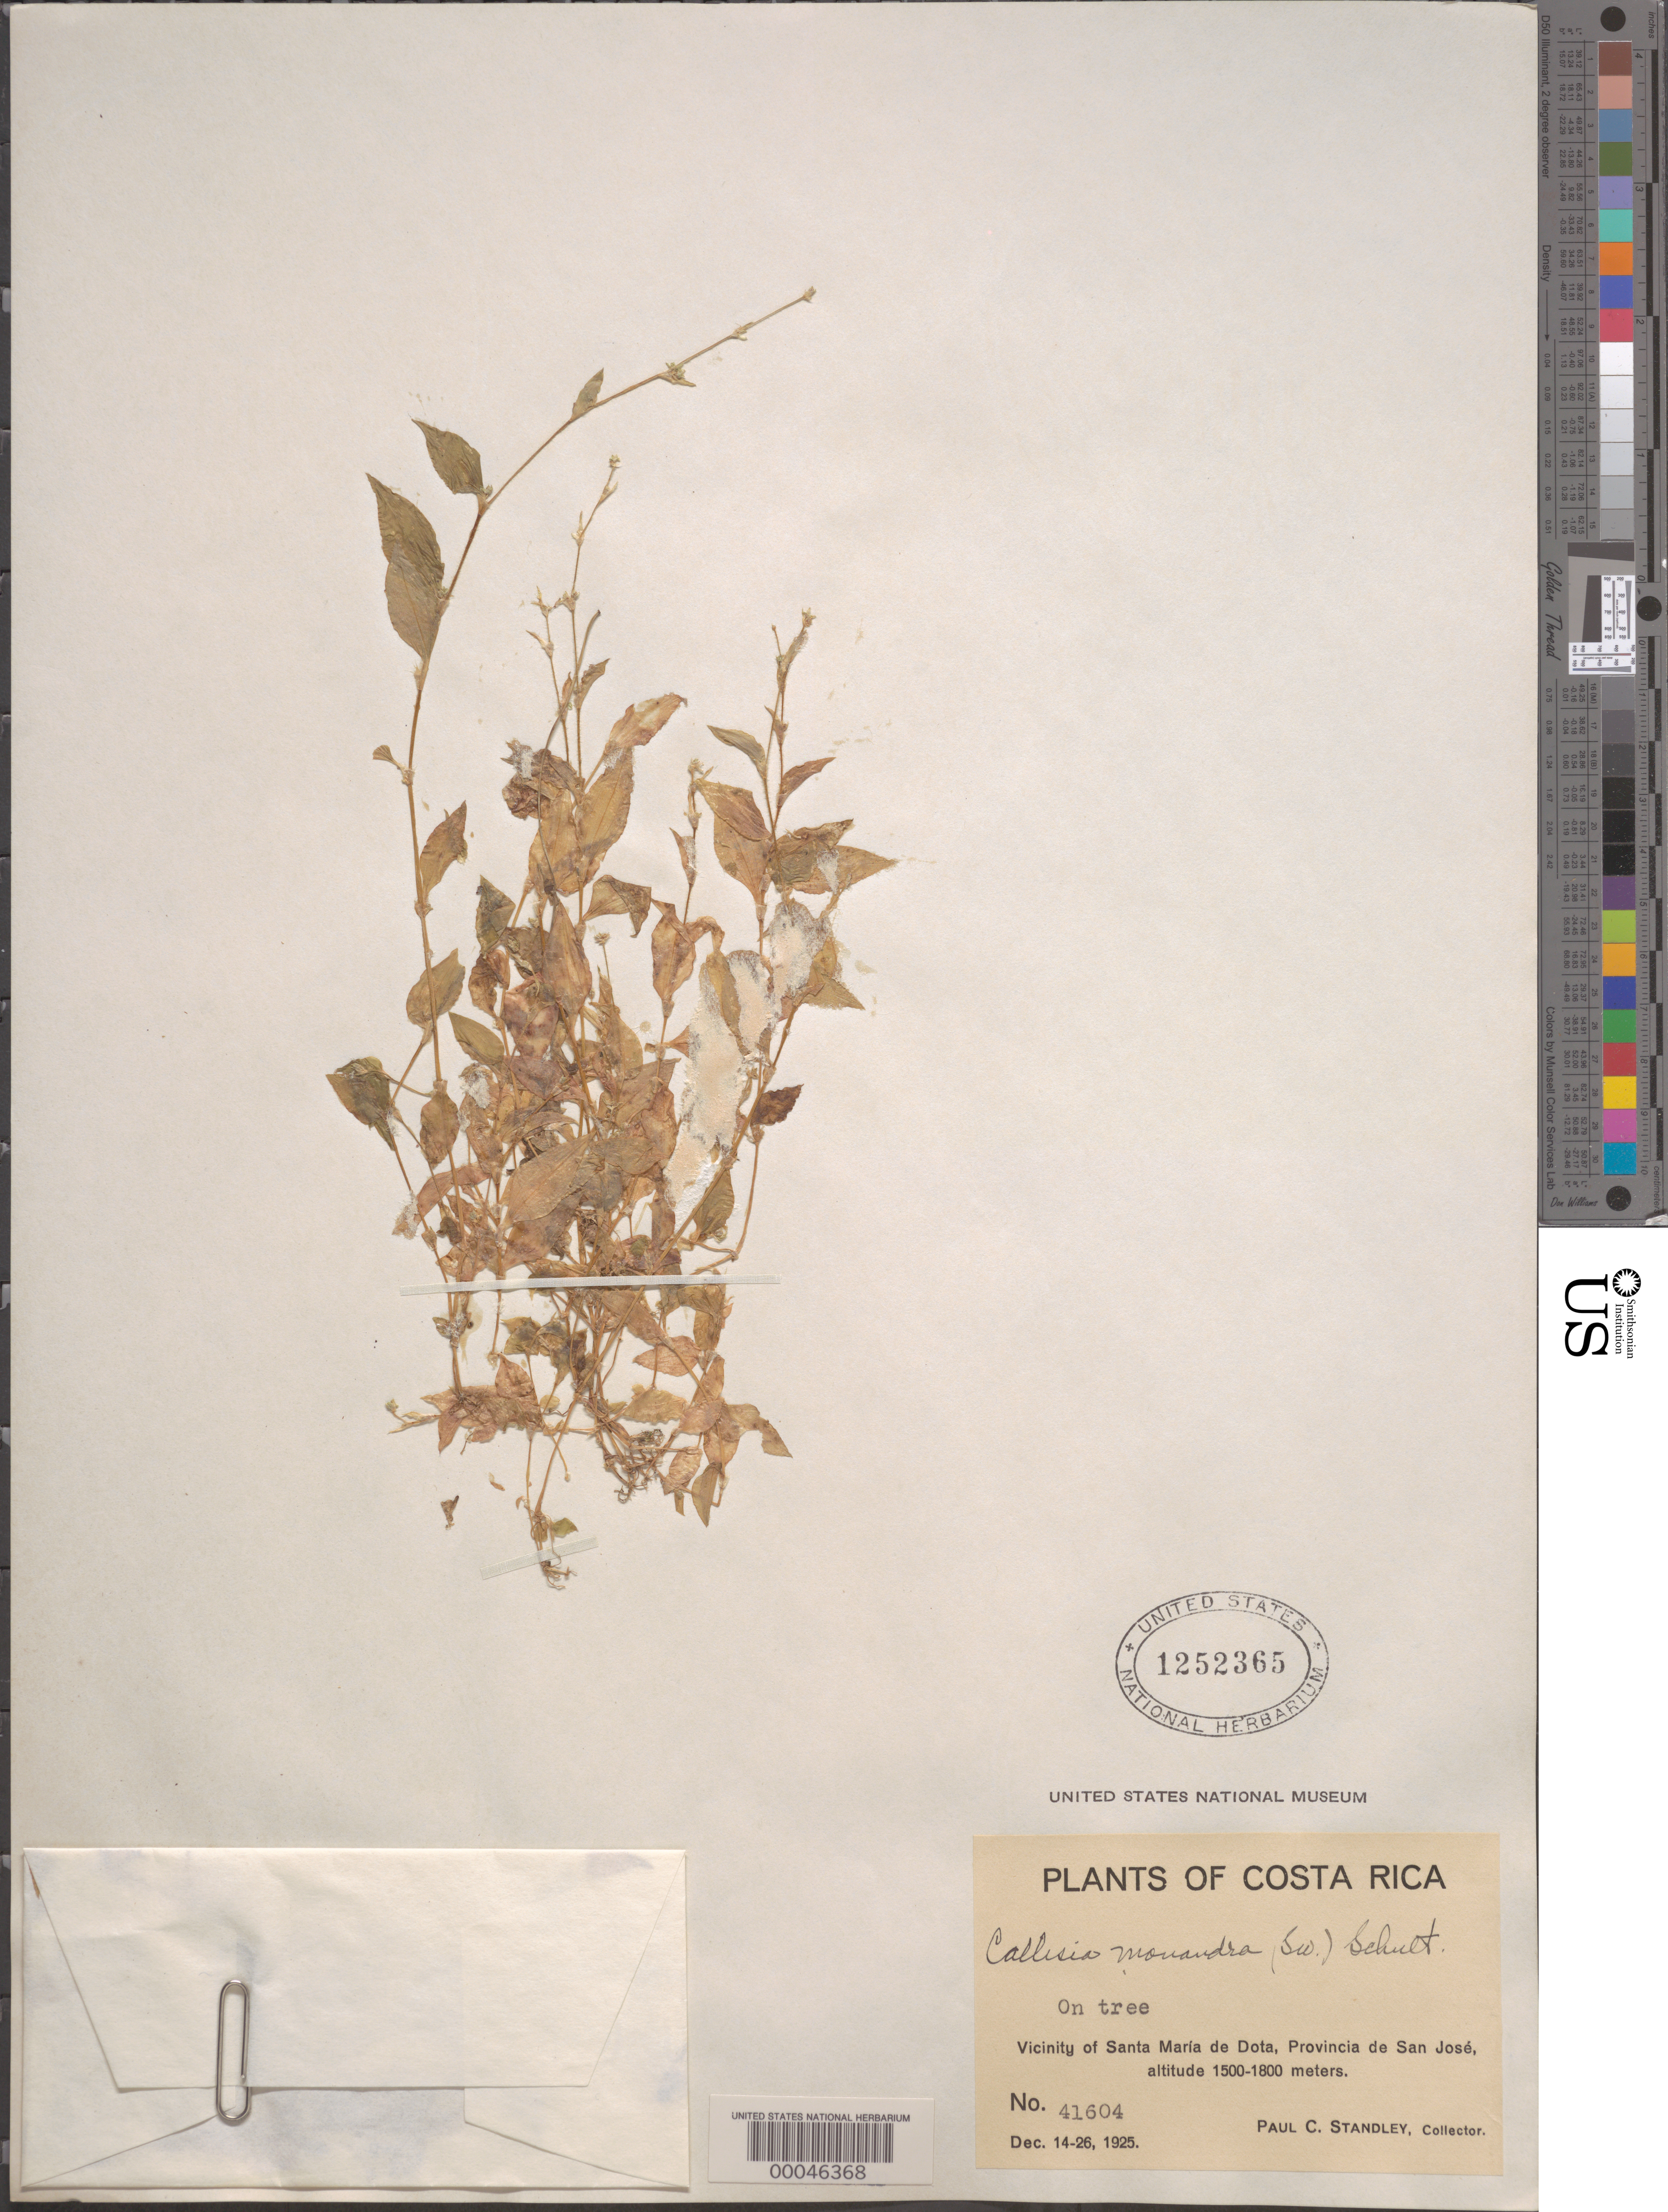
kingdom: Plantae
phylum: Tracheophyta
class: Liliopsida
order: Commelinales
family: Commelinaceae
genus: Callisia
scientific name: Callisia monandra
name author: (Sw.) Schult. & Schult. f.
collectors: P. C. Standley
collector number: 41604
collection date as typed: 14 Dec 1925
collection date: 1925-12-14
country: Costa Rica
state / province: San José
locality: Near santa maria de dota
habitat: On tree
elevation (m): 1500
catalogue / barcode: US 1252365